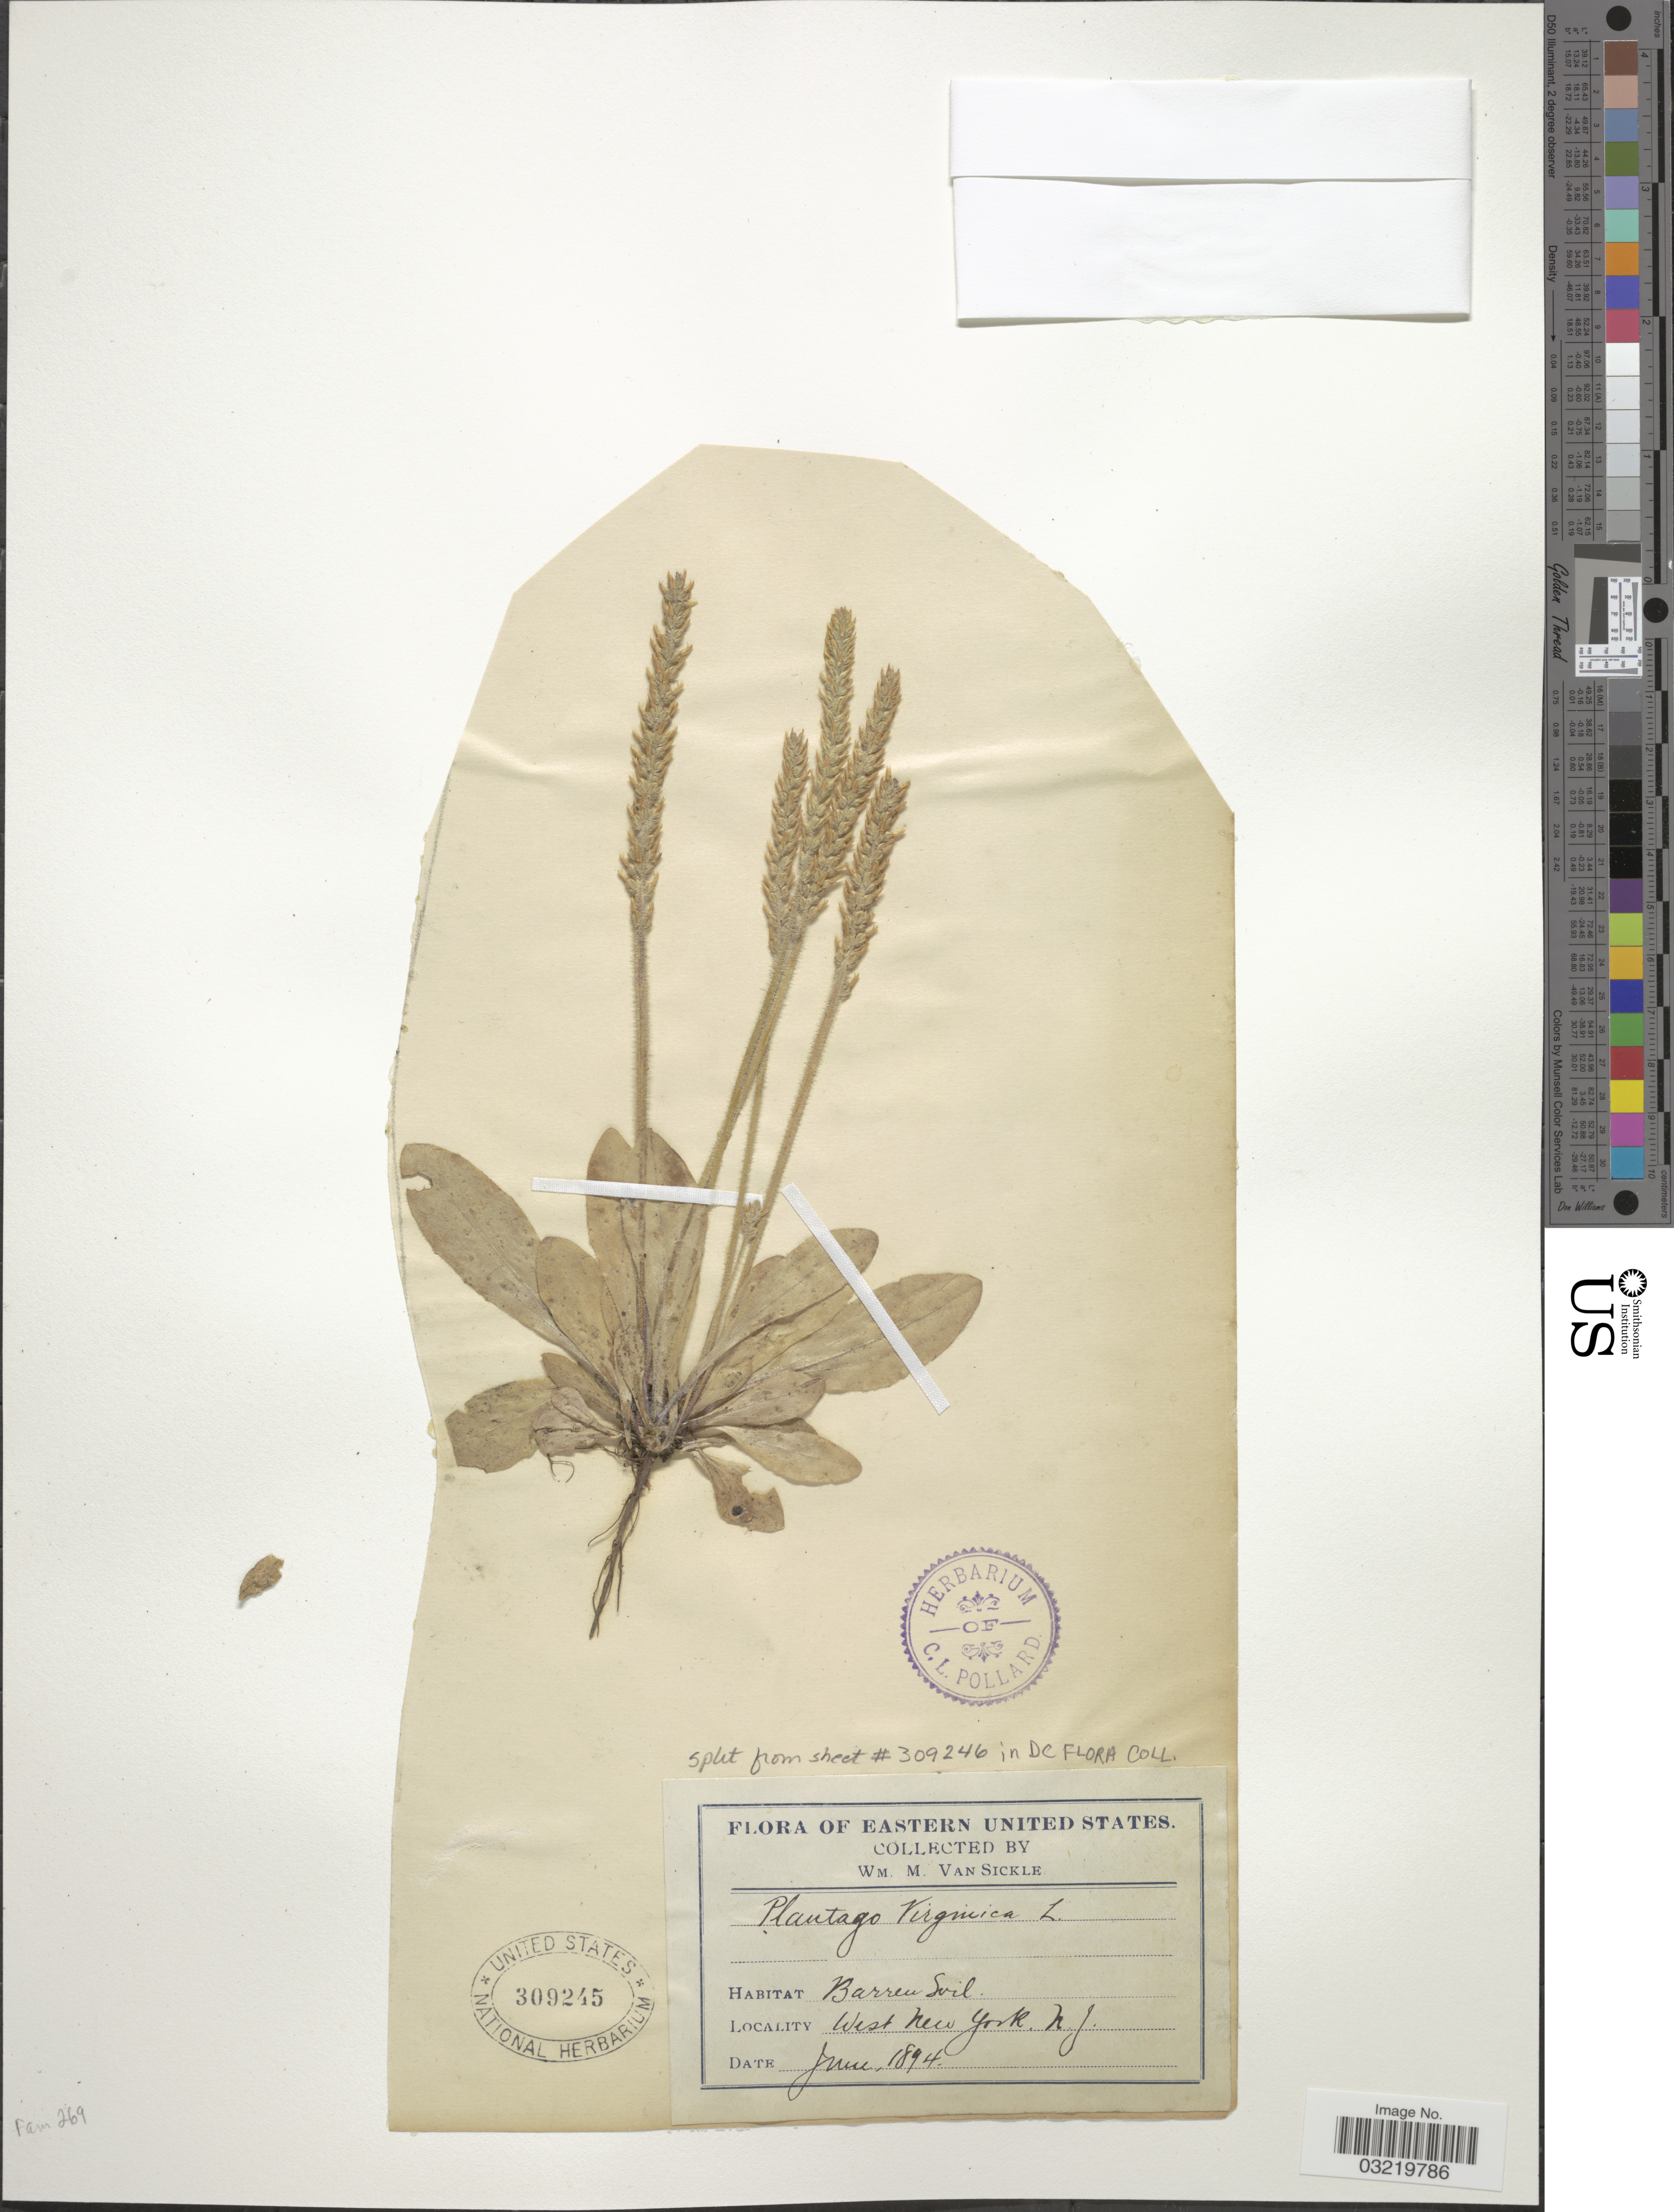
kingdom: Plantae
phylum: Tracheophyta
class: Magnoliopsida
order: Lamiales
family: Plantaginaceae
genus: Plantago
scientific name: Plantago virginica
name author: L.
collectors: W. M. Van Sickle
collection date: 1894-06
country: United States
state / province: New Jersey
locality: Eastern United States, West New York.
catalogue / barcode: US 309245